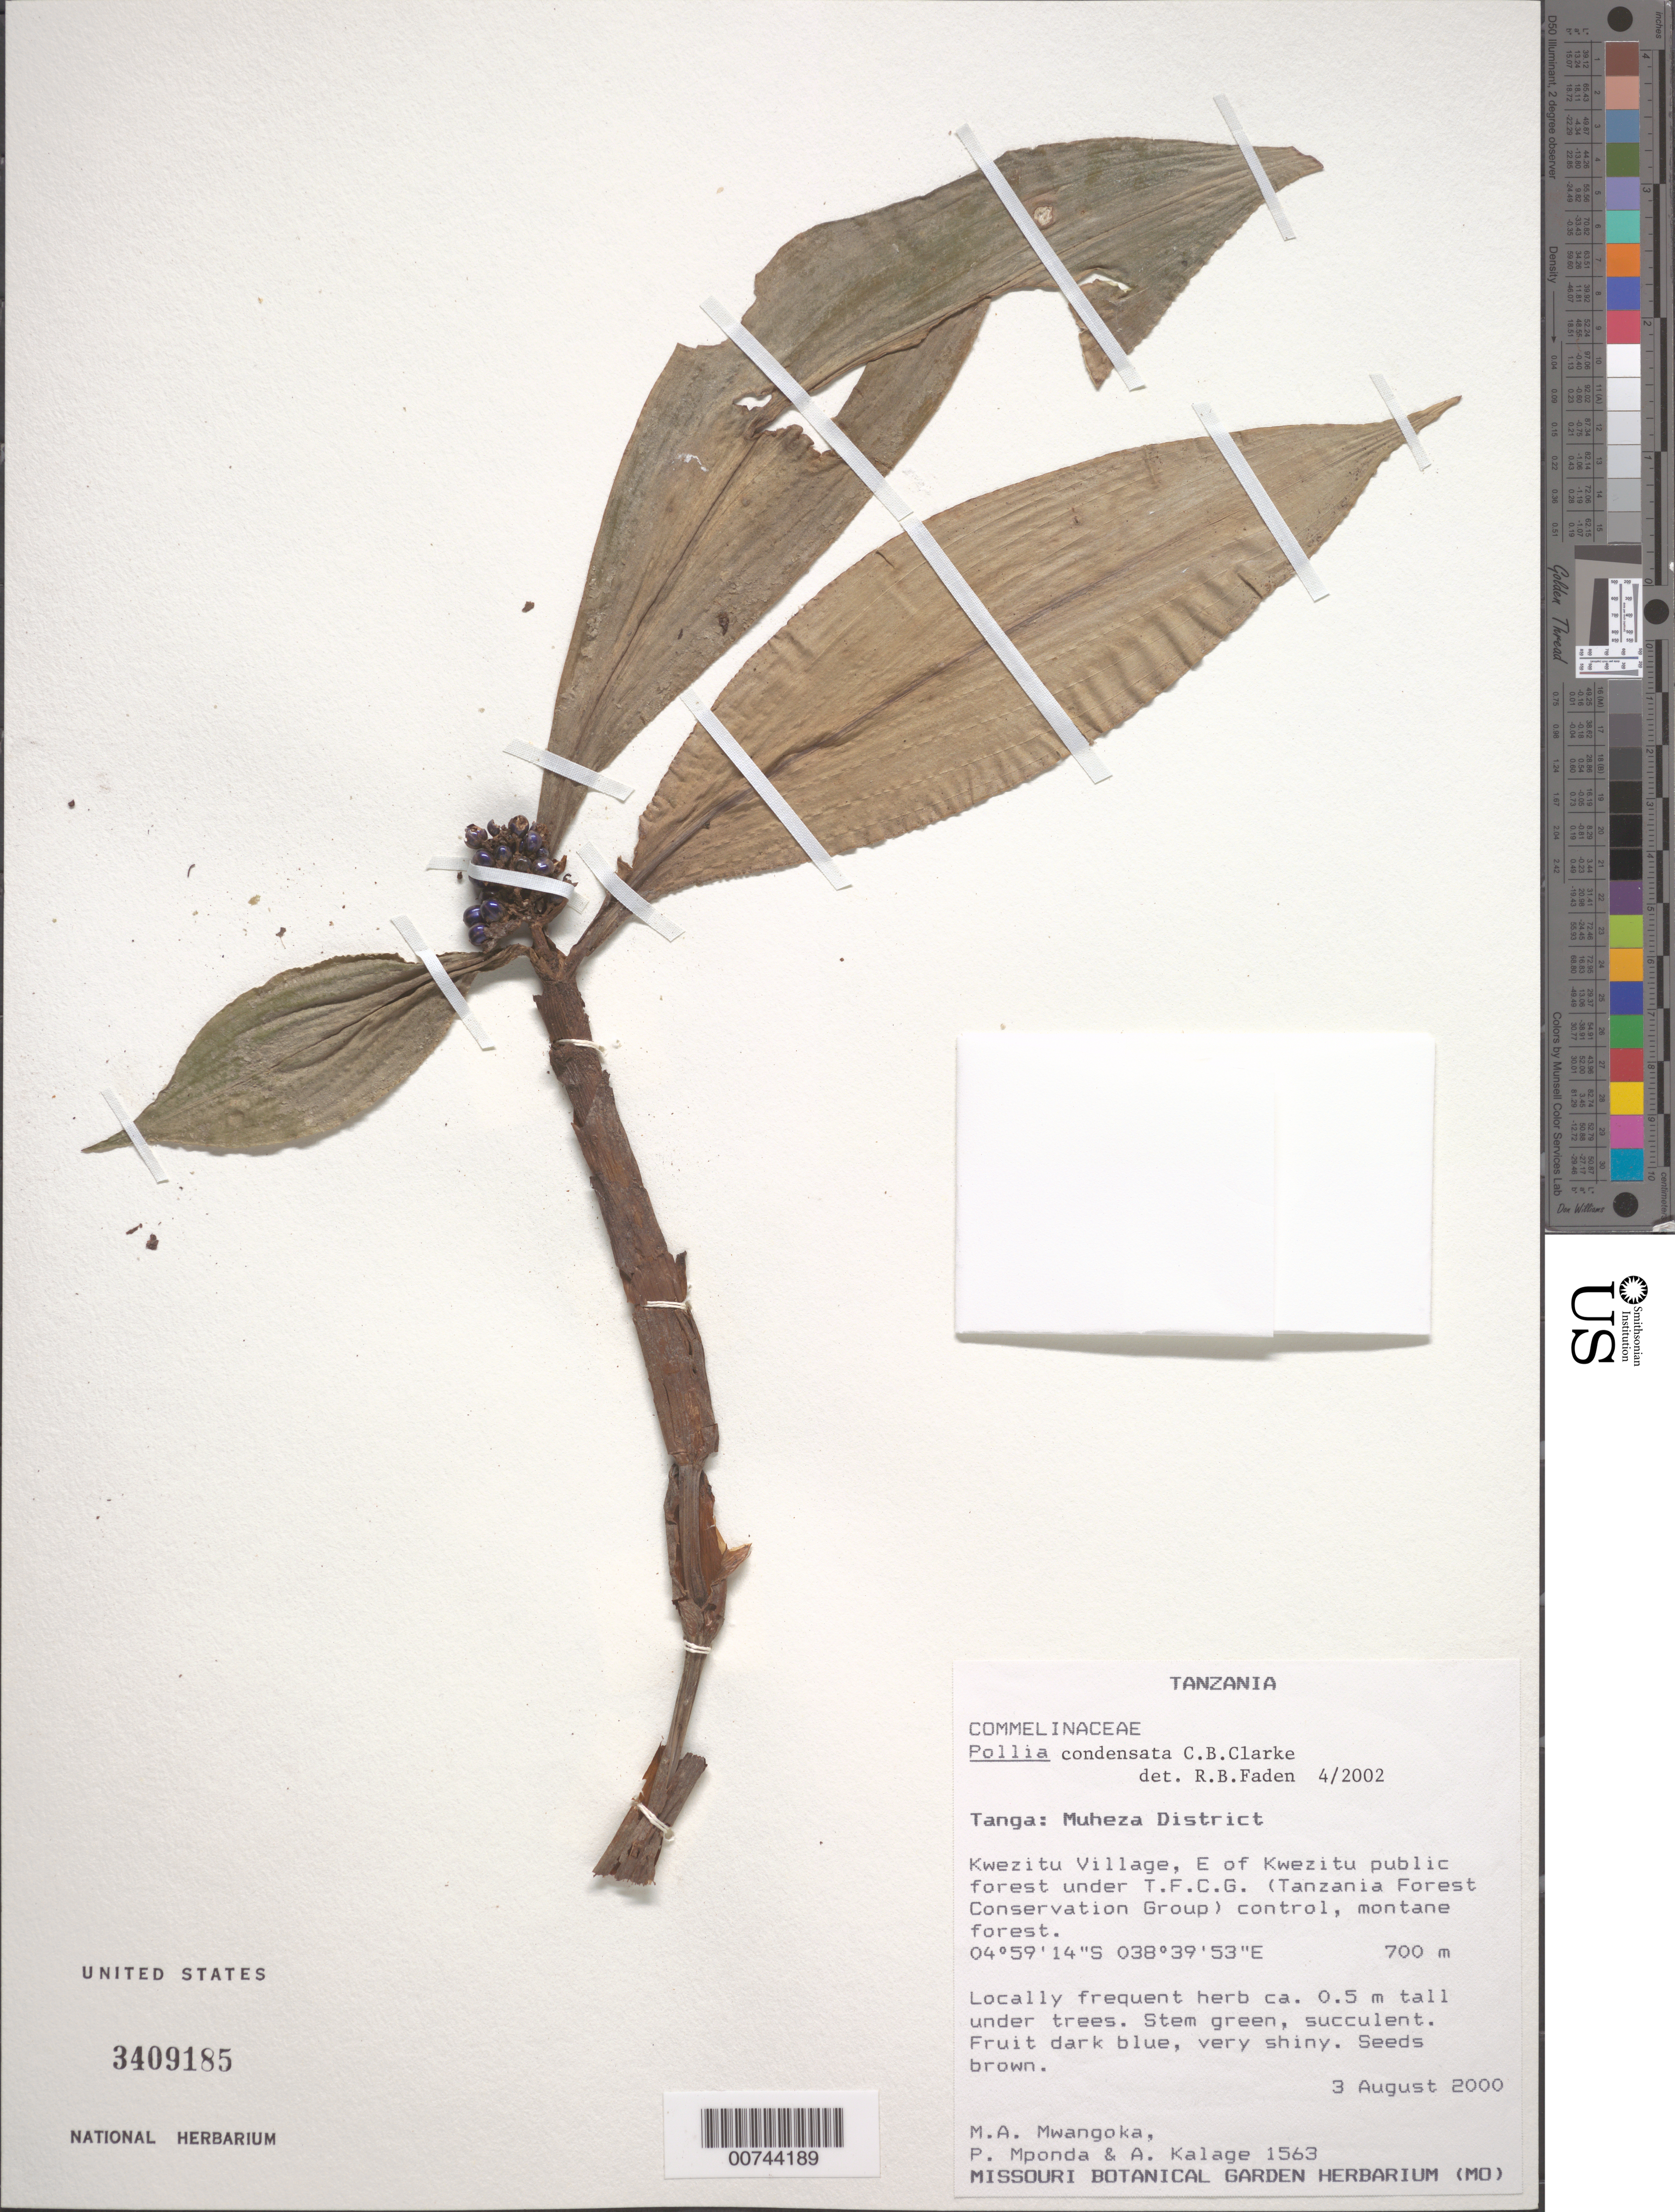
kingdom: Plantae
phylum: Tracheophyta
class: Liliopsida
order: Commelinales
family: Commelinaceae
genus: Pollia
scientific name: Pollia condensata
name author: C.B. Clarke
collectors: M. A. Mwangoka, P. Mponda & A. Kalage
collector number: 1563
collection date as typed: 03 Aug 2000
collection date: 2000-08-03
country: Tanzania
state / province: Tanga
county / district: Muheza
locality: Kwezitu Village, E of Kwezitu.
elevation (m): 700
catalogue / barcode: US 3409185